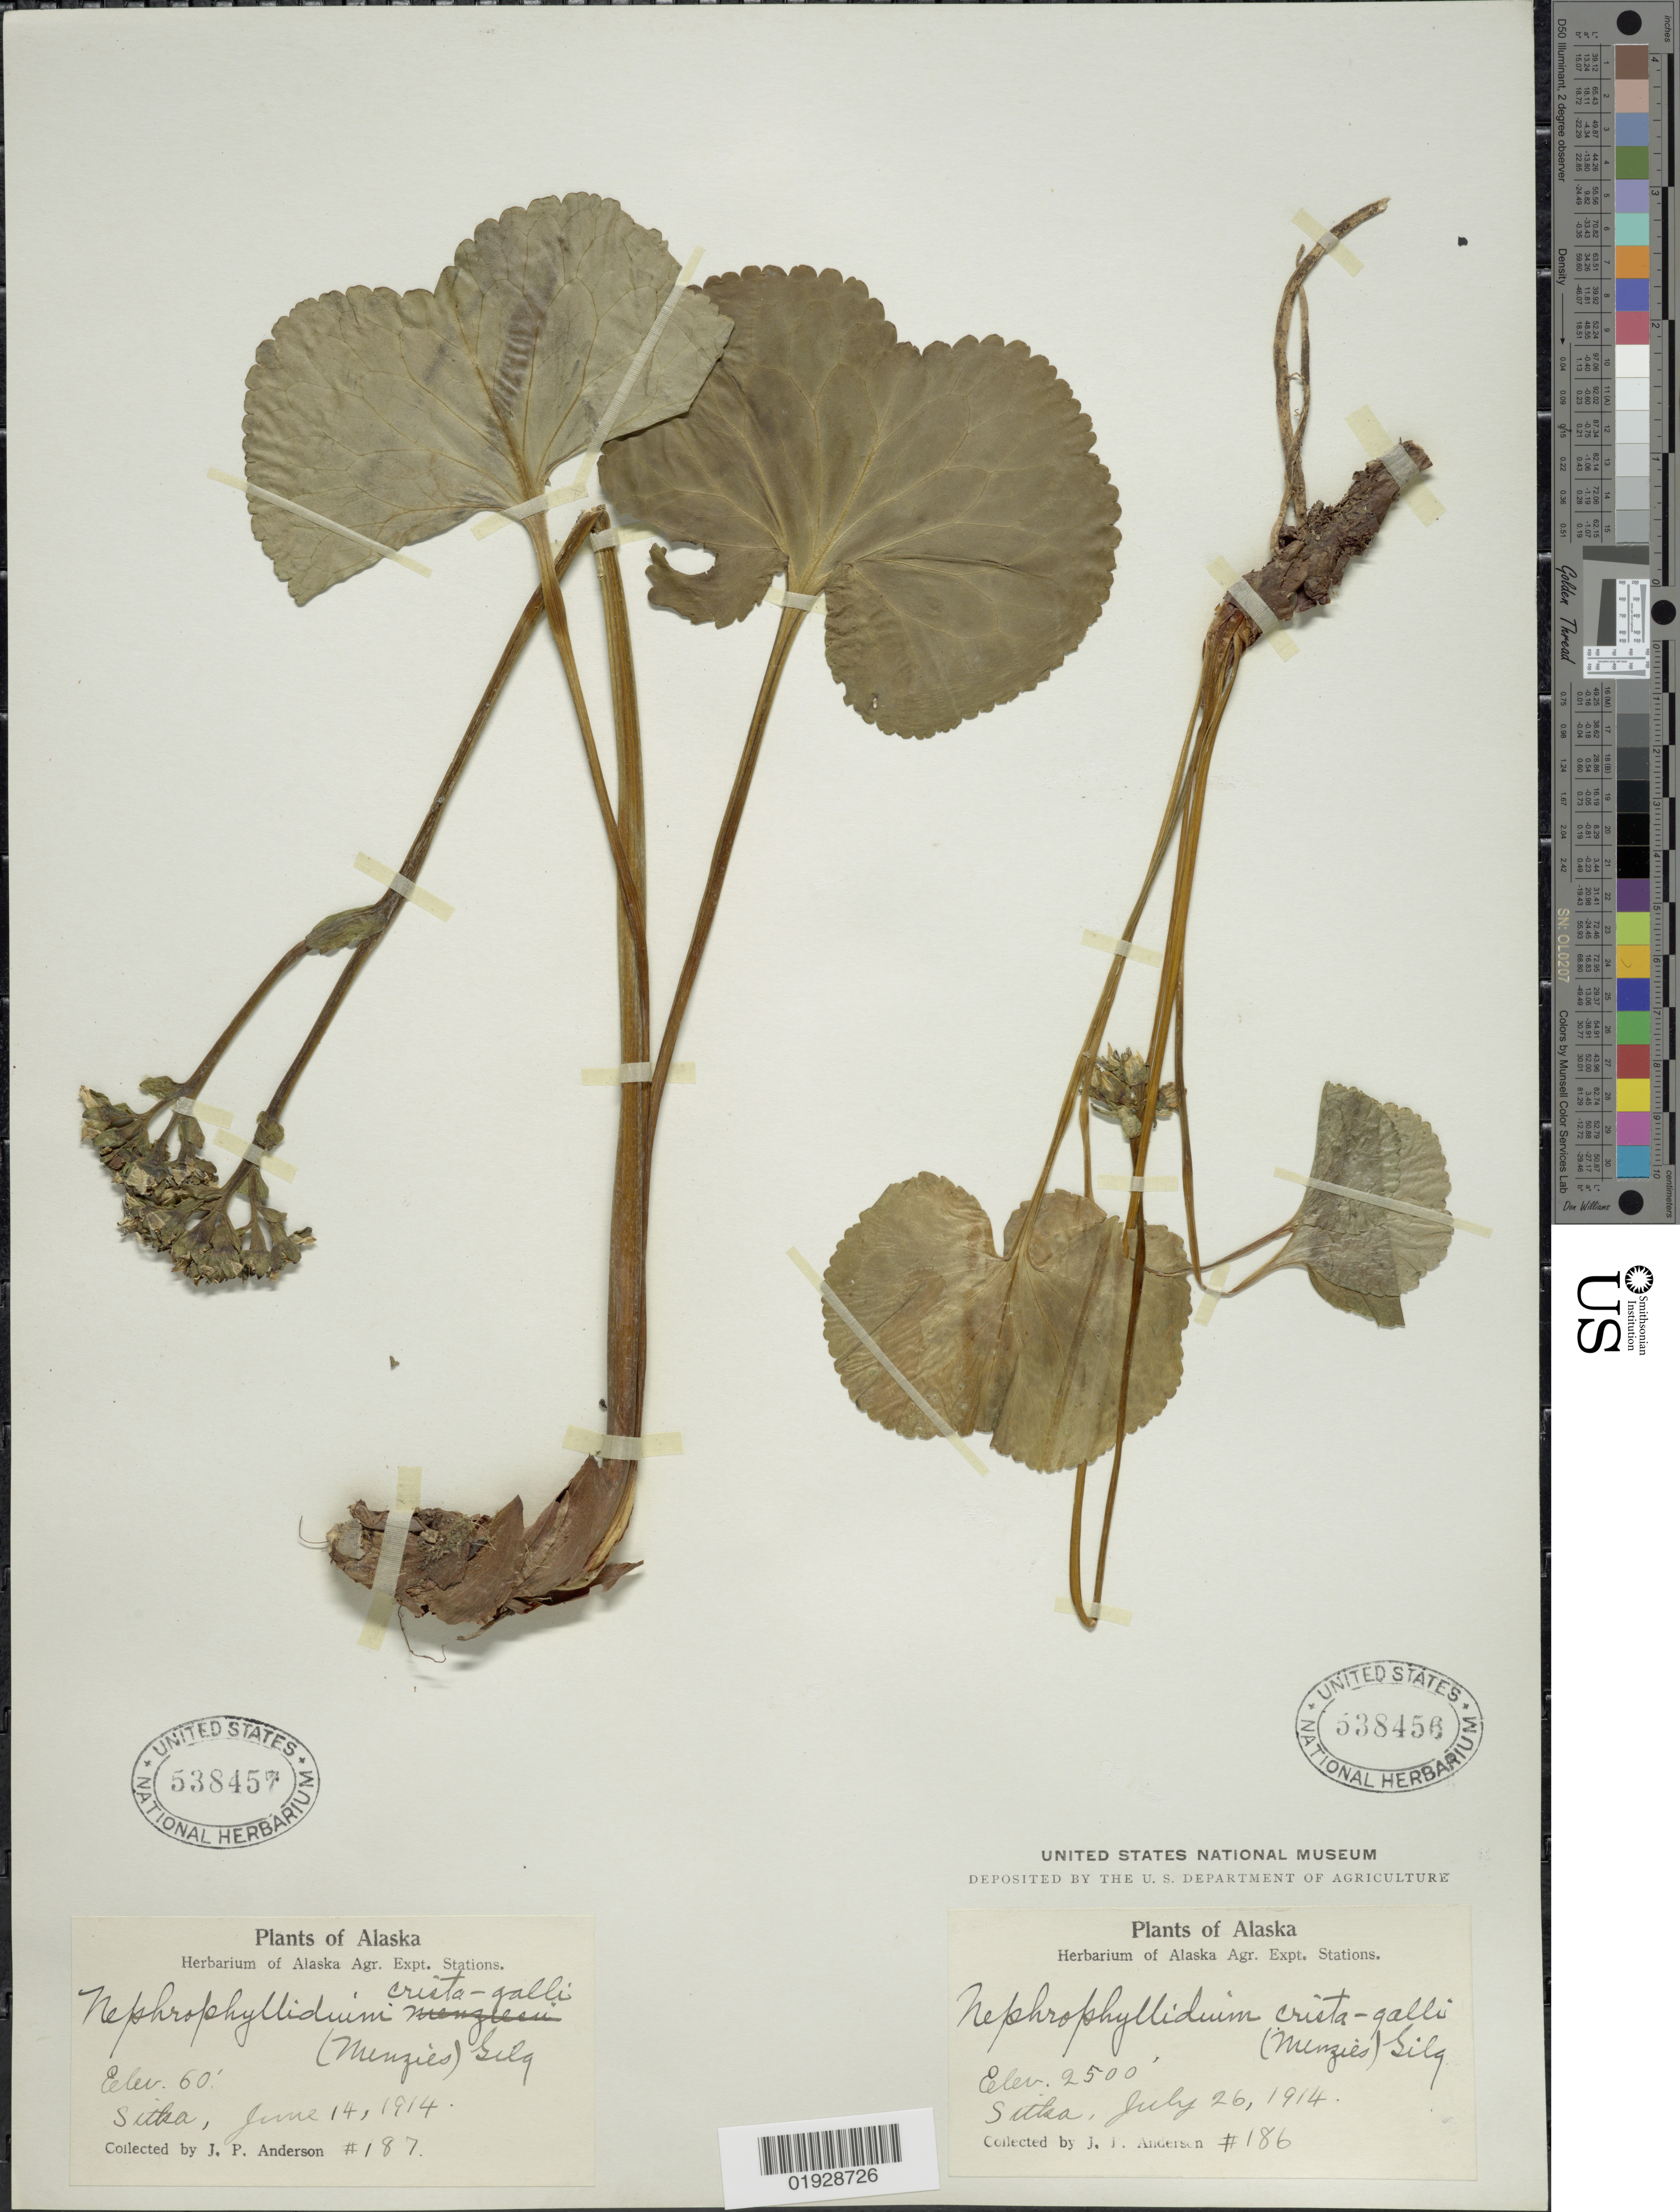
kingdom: Plantae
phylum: Tracheophyta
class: Magnoliopsida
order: Asterales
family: Menyanthaceae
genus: Nephrophyllidium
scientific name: Nephrophyllidium crista-galli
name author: (Menzies ex Hook.) Gilg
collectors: J. P. Anderson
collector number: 187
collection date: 1914-06-14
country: United States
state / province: Alaska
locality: Sitka.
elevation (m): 18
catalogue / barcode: US 538457